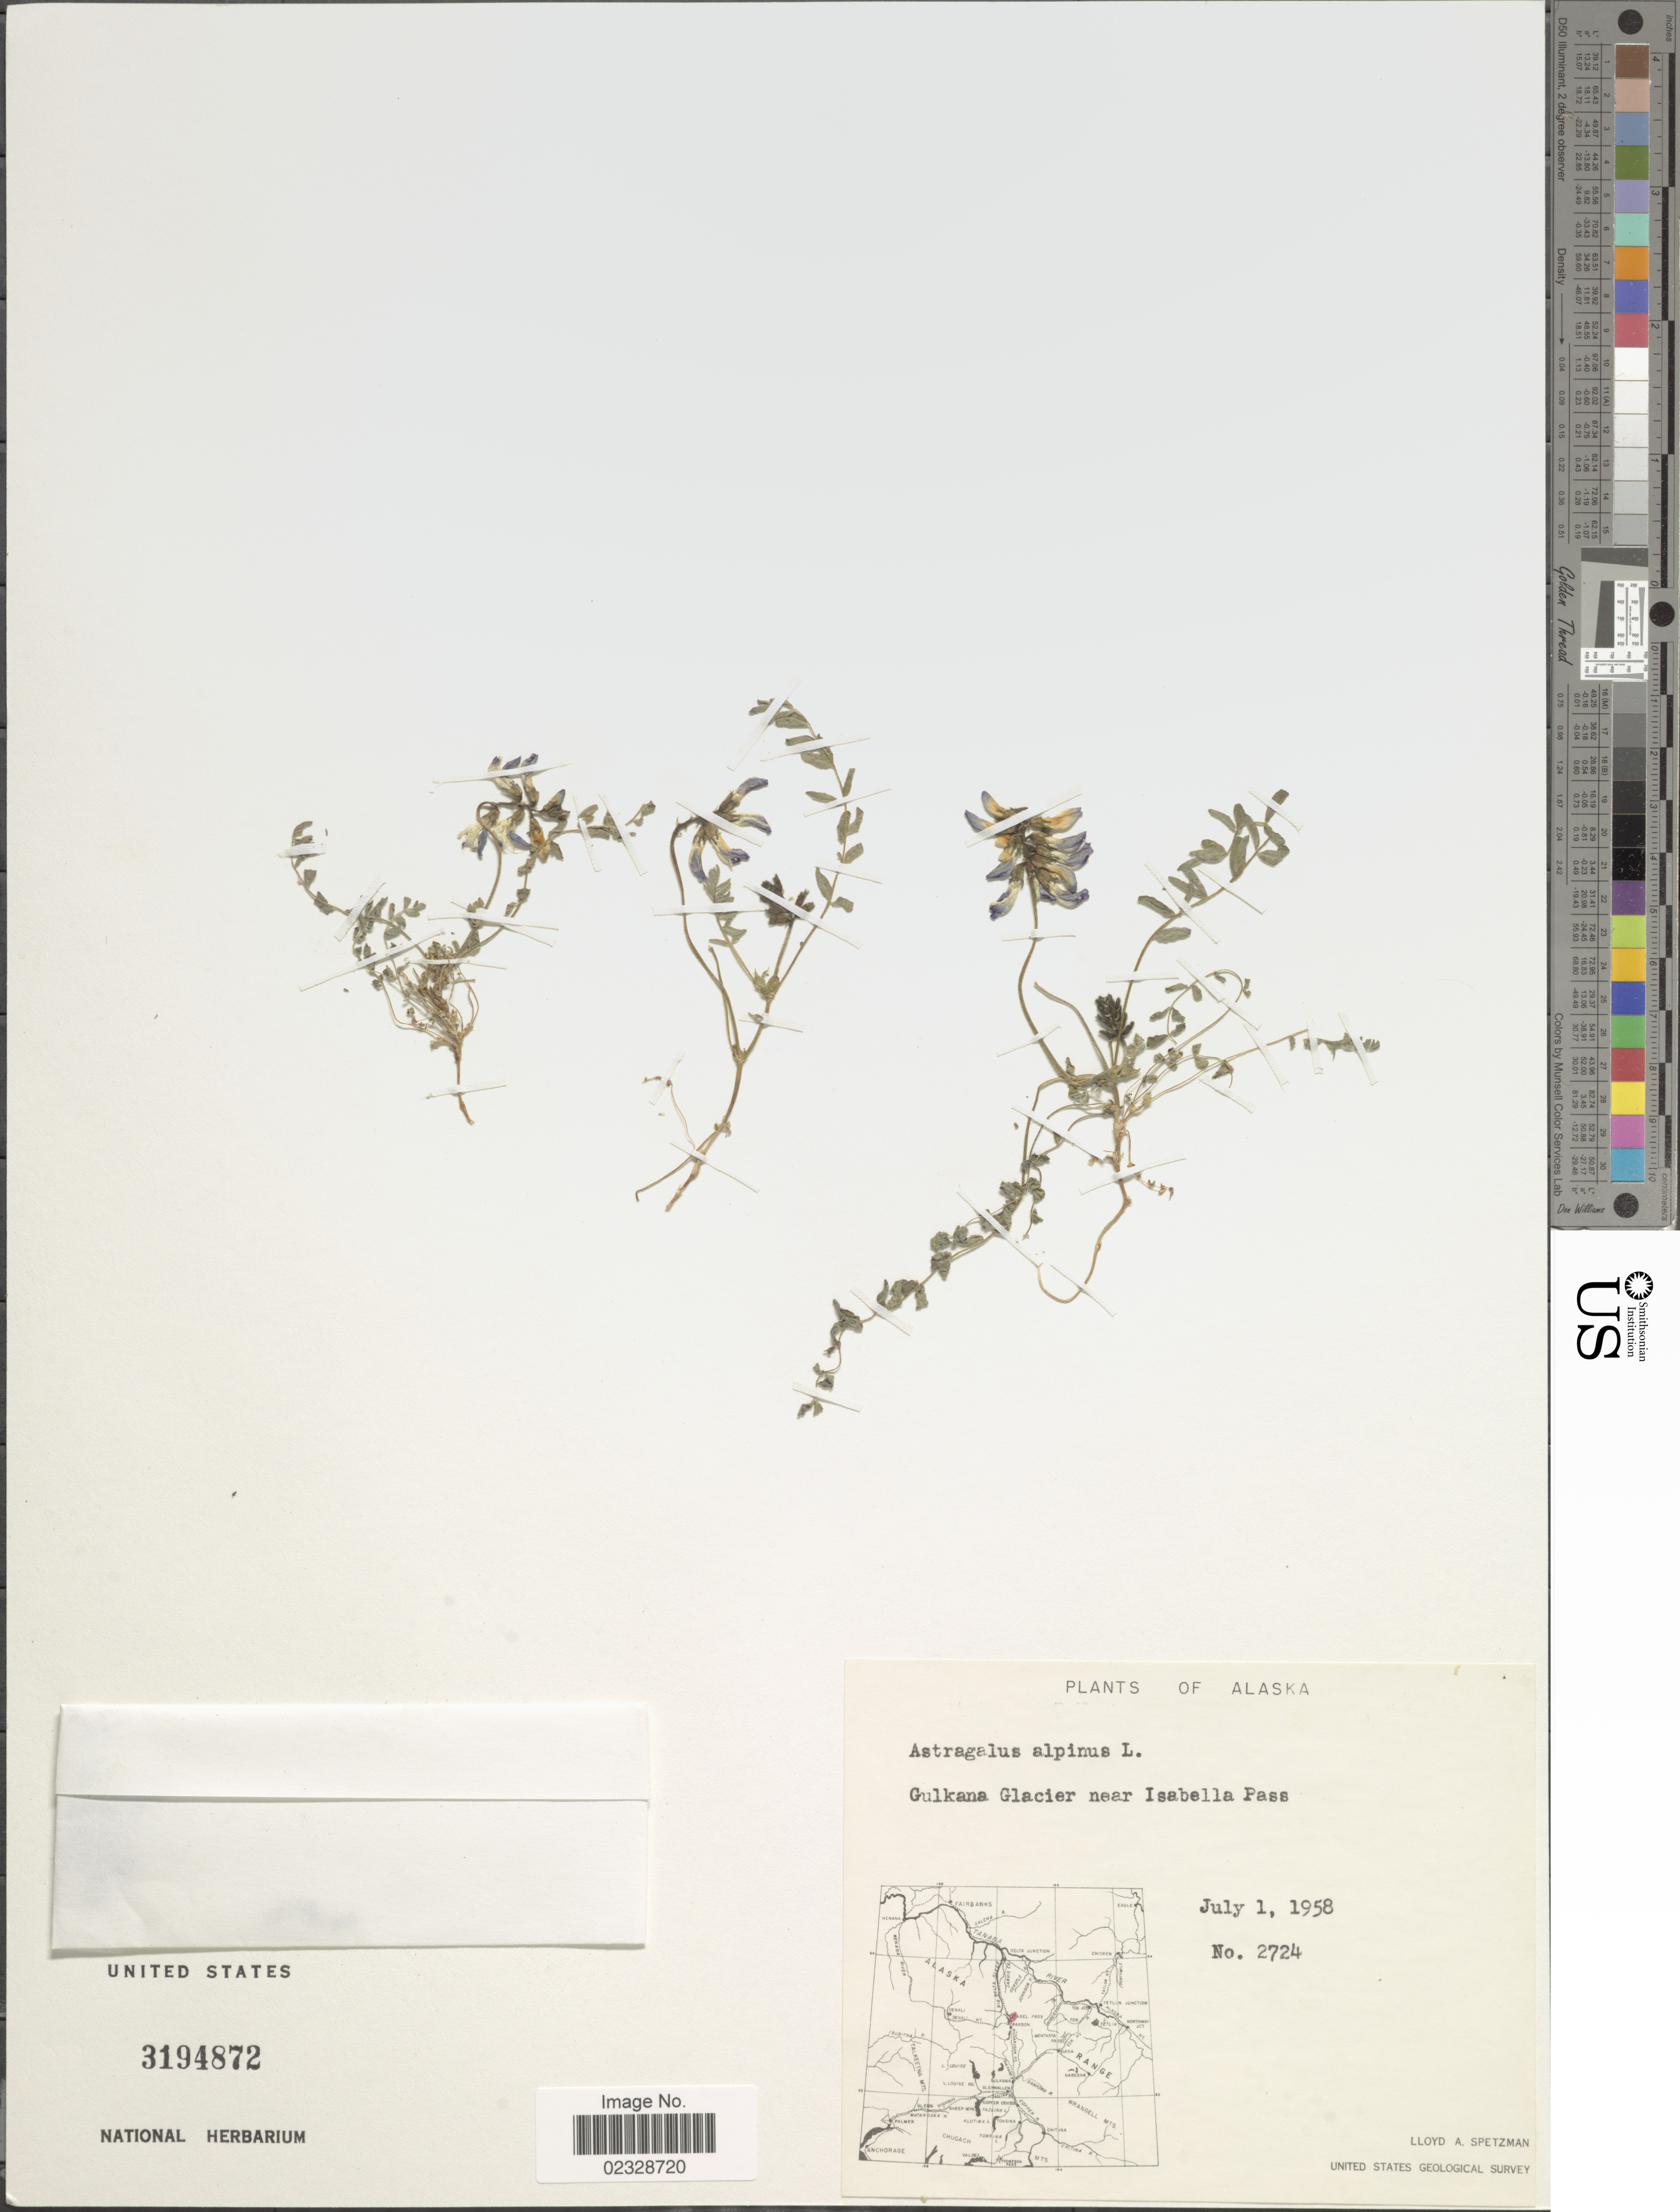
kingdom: Plantae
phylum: Tracheophyta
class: Magnoliopsida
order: Fabales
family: Fabaceae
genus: Astragalus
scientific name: Astragalus alpinus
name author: L.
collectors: L. Spetzman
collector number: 2724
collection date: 1958-07-01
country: United States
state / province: Alaska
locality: Gulkana Glacier near Isabella Pass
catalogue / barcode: US 3194872